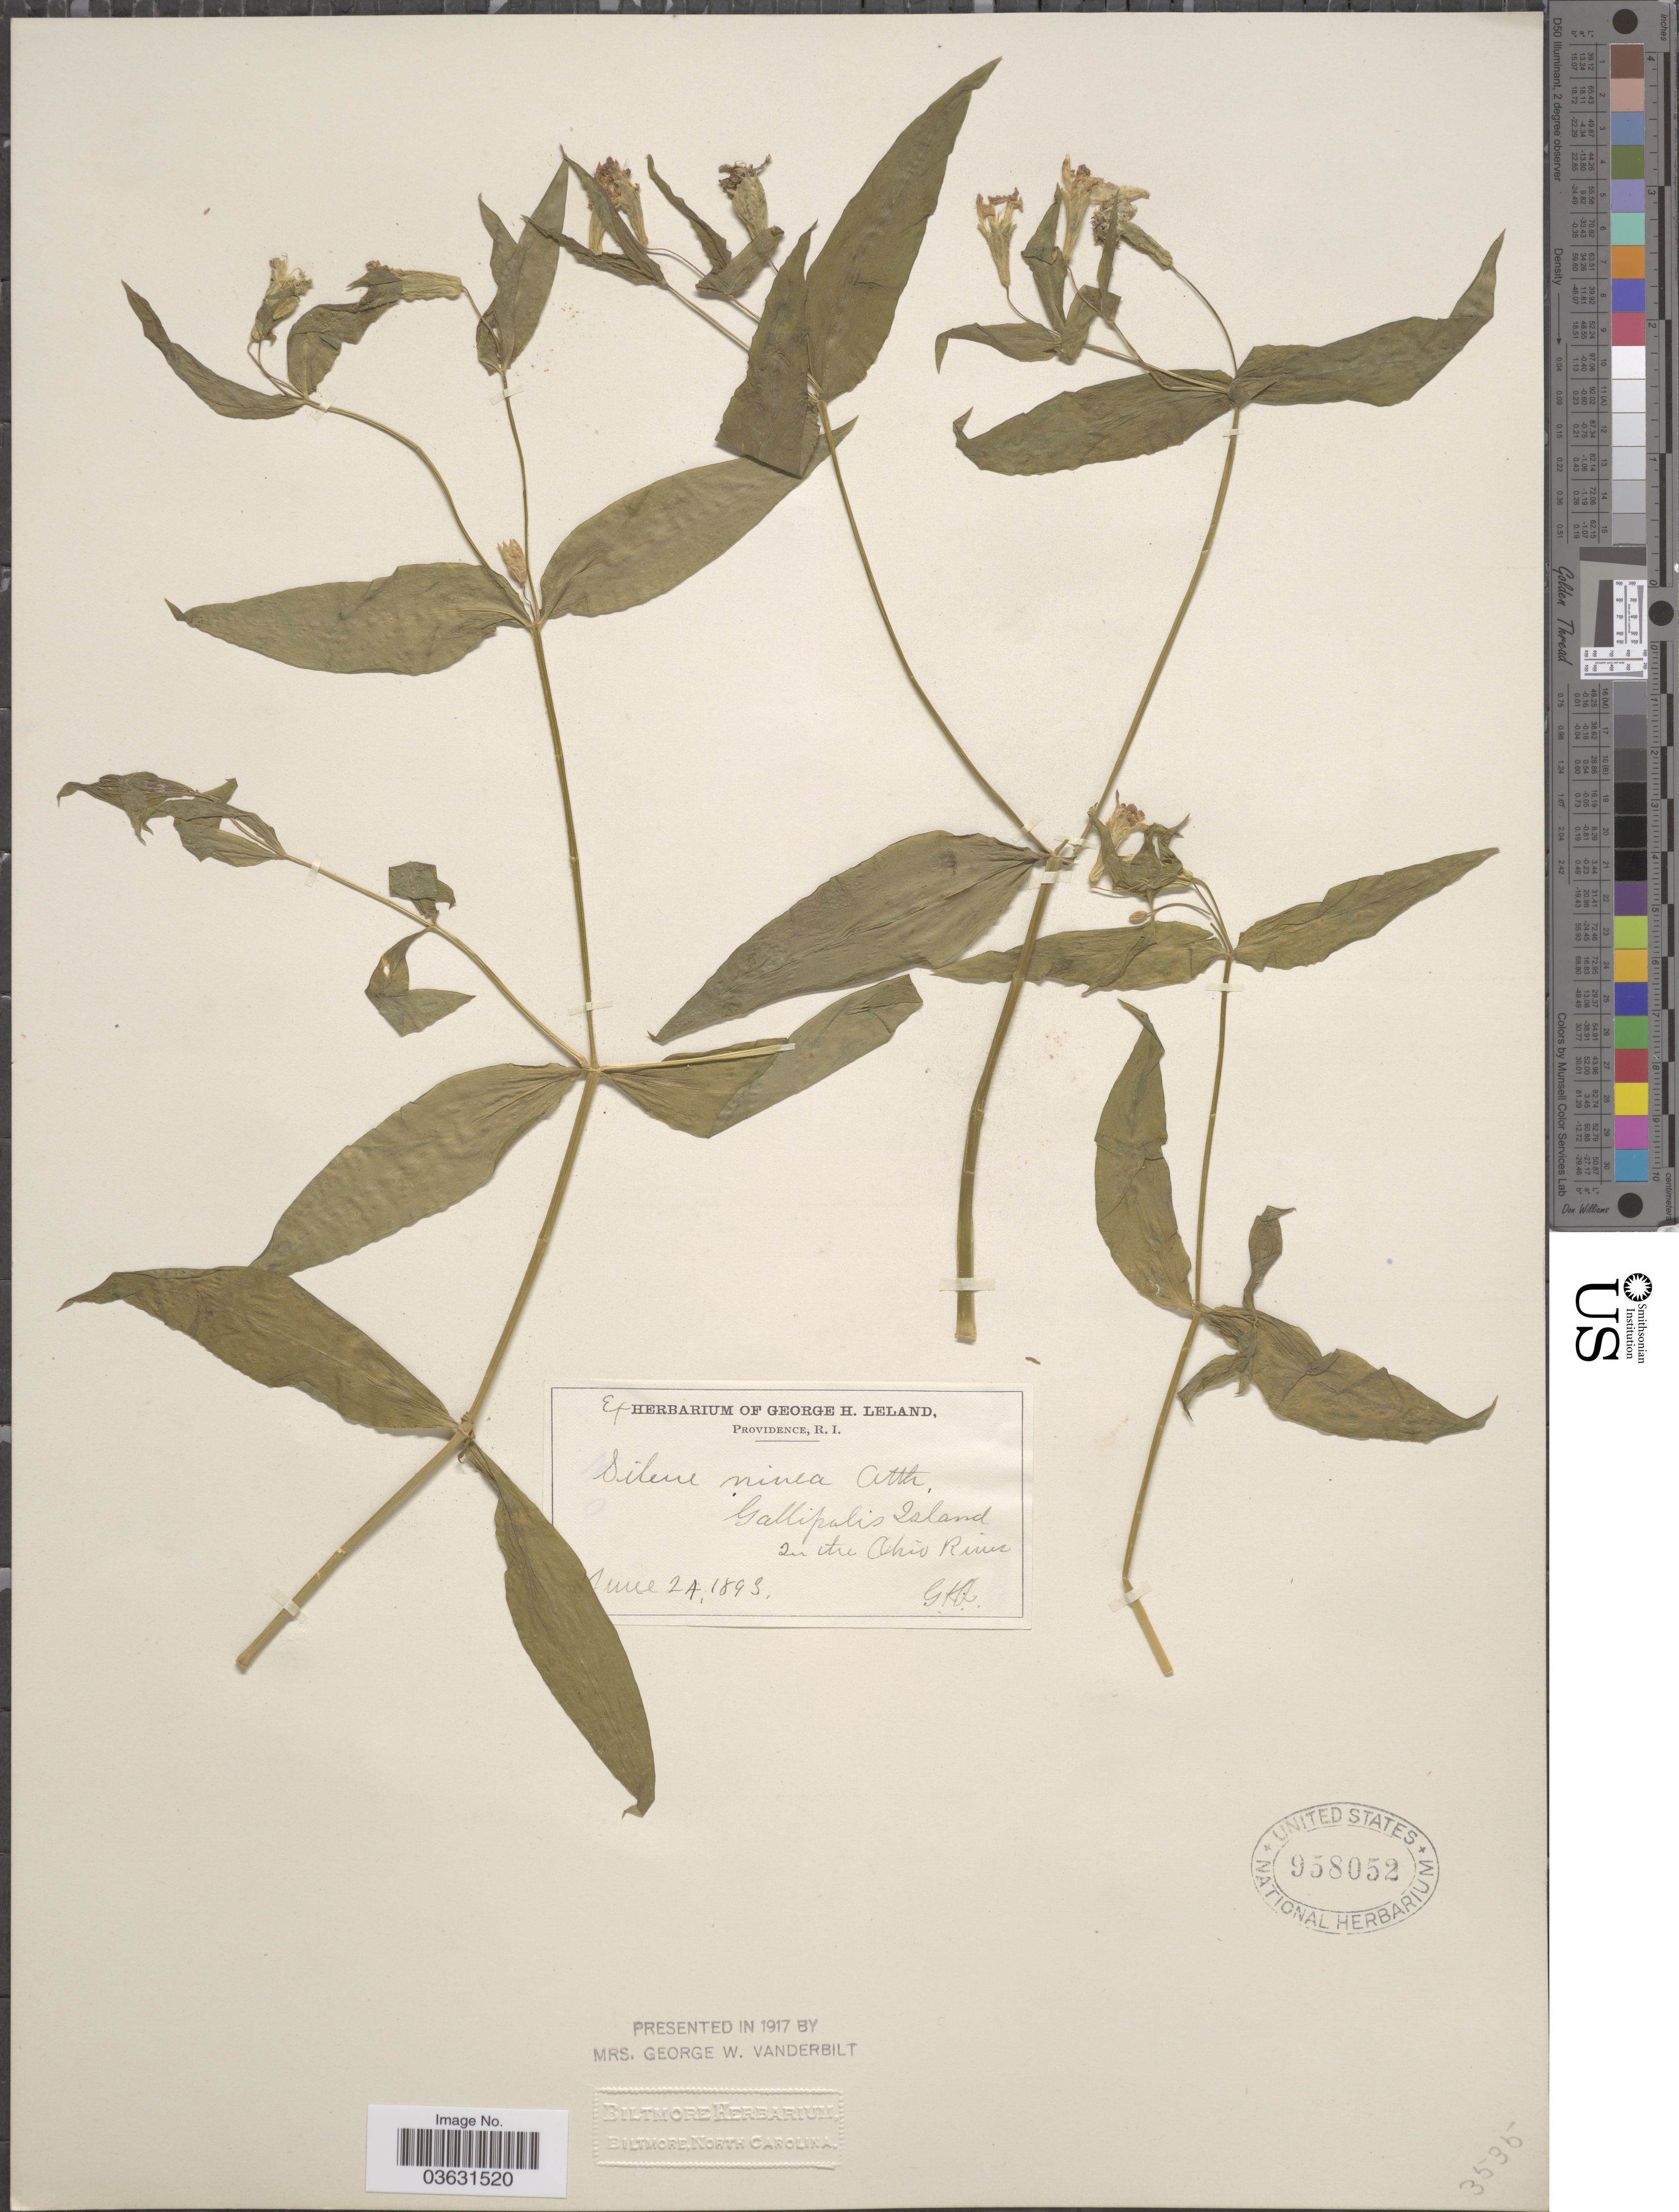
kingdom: Plantae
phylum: Tracheophyta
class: Magnoliopsida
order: Caryophyllales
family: Caryophyllaceae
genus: Silene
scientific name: Silene nivea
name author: (Nutt.) Muhl. ex DC.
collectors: G. Leland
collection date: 1893-06-24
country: United States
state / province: Ohio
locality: Gallipolis Island in the Ohio River.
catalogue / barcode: US 958052